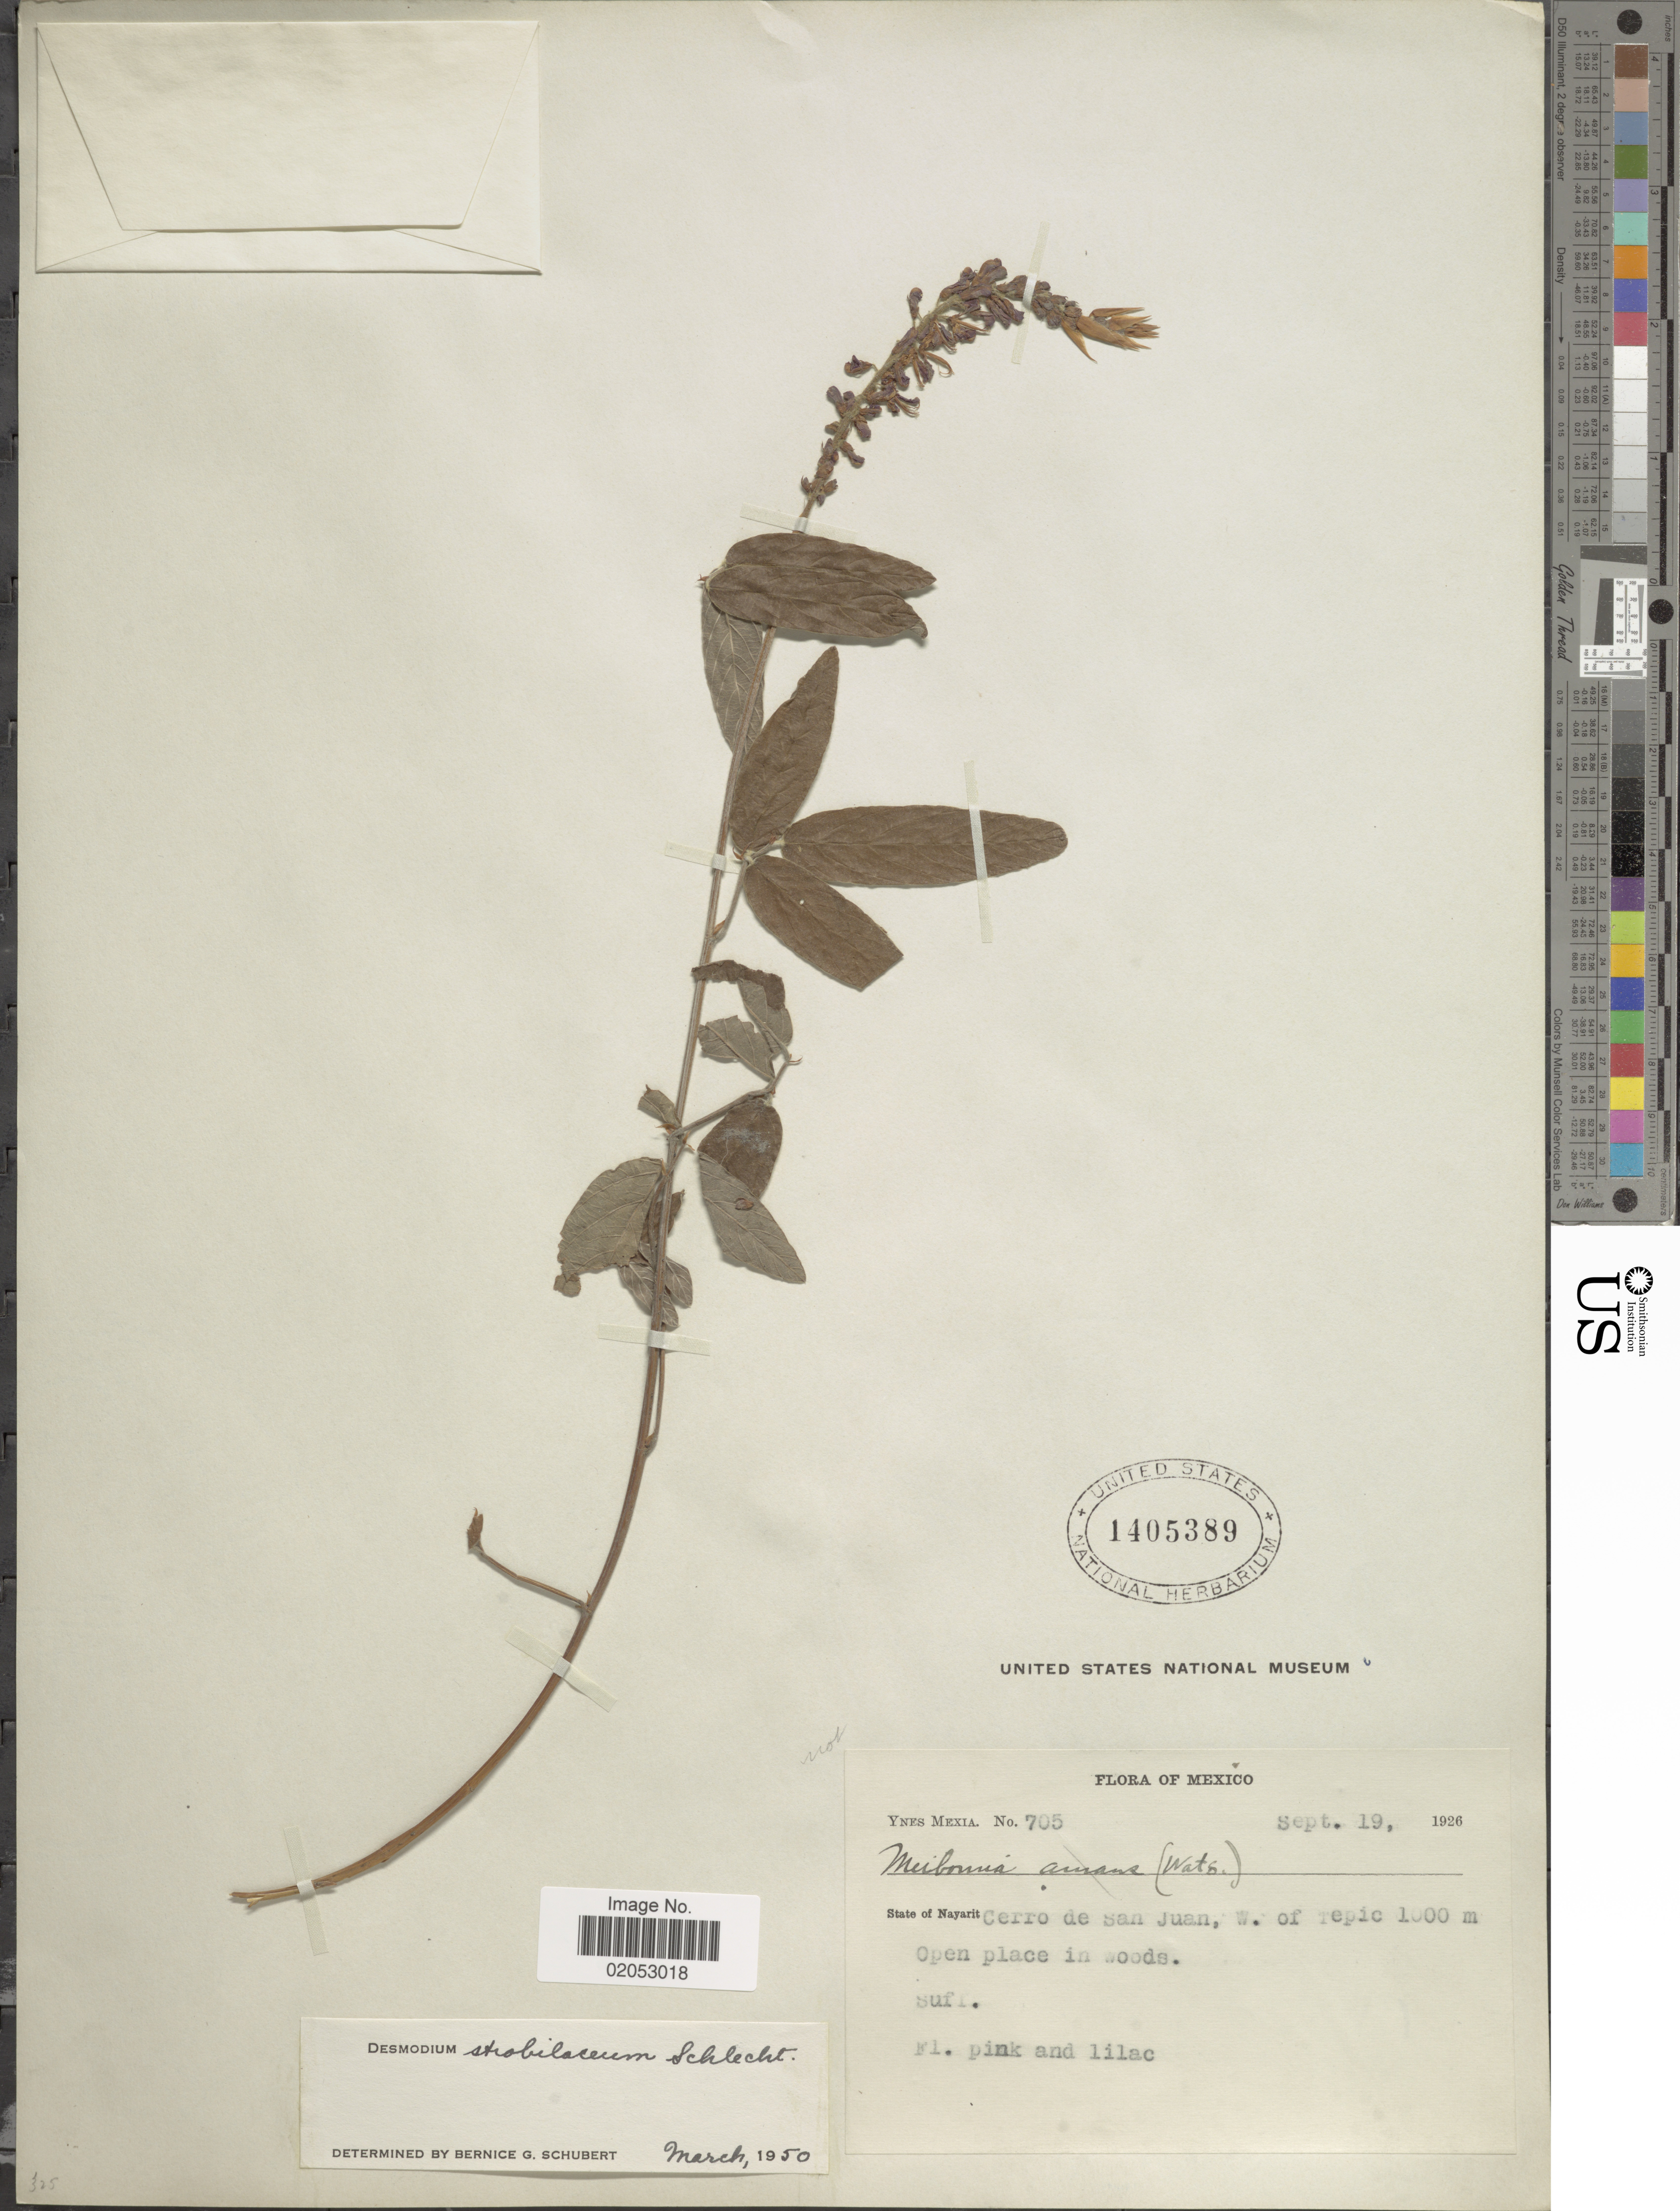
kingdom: Plantae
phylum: Tracheophyta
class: Magnoliopsida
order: Fabales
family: Fabaceae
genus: Desmodium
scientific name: Desmodium strobilaceum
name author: Schltdl.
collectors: Y. Mexia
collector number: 705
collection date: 1926-09-19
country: Mexico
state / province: Nayarit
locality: State of Nayarit. Cerro de San Juan, W. of tepic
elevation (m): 1000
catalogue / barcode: US 1405389